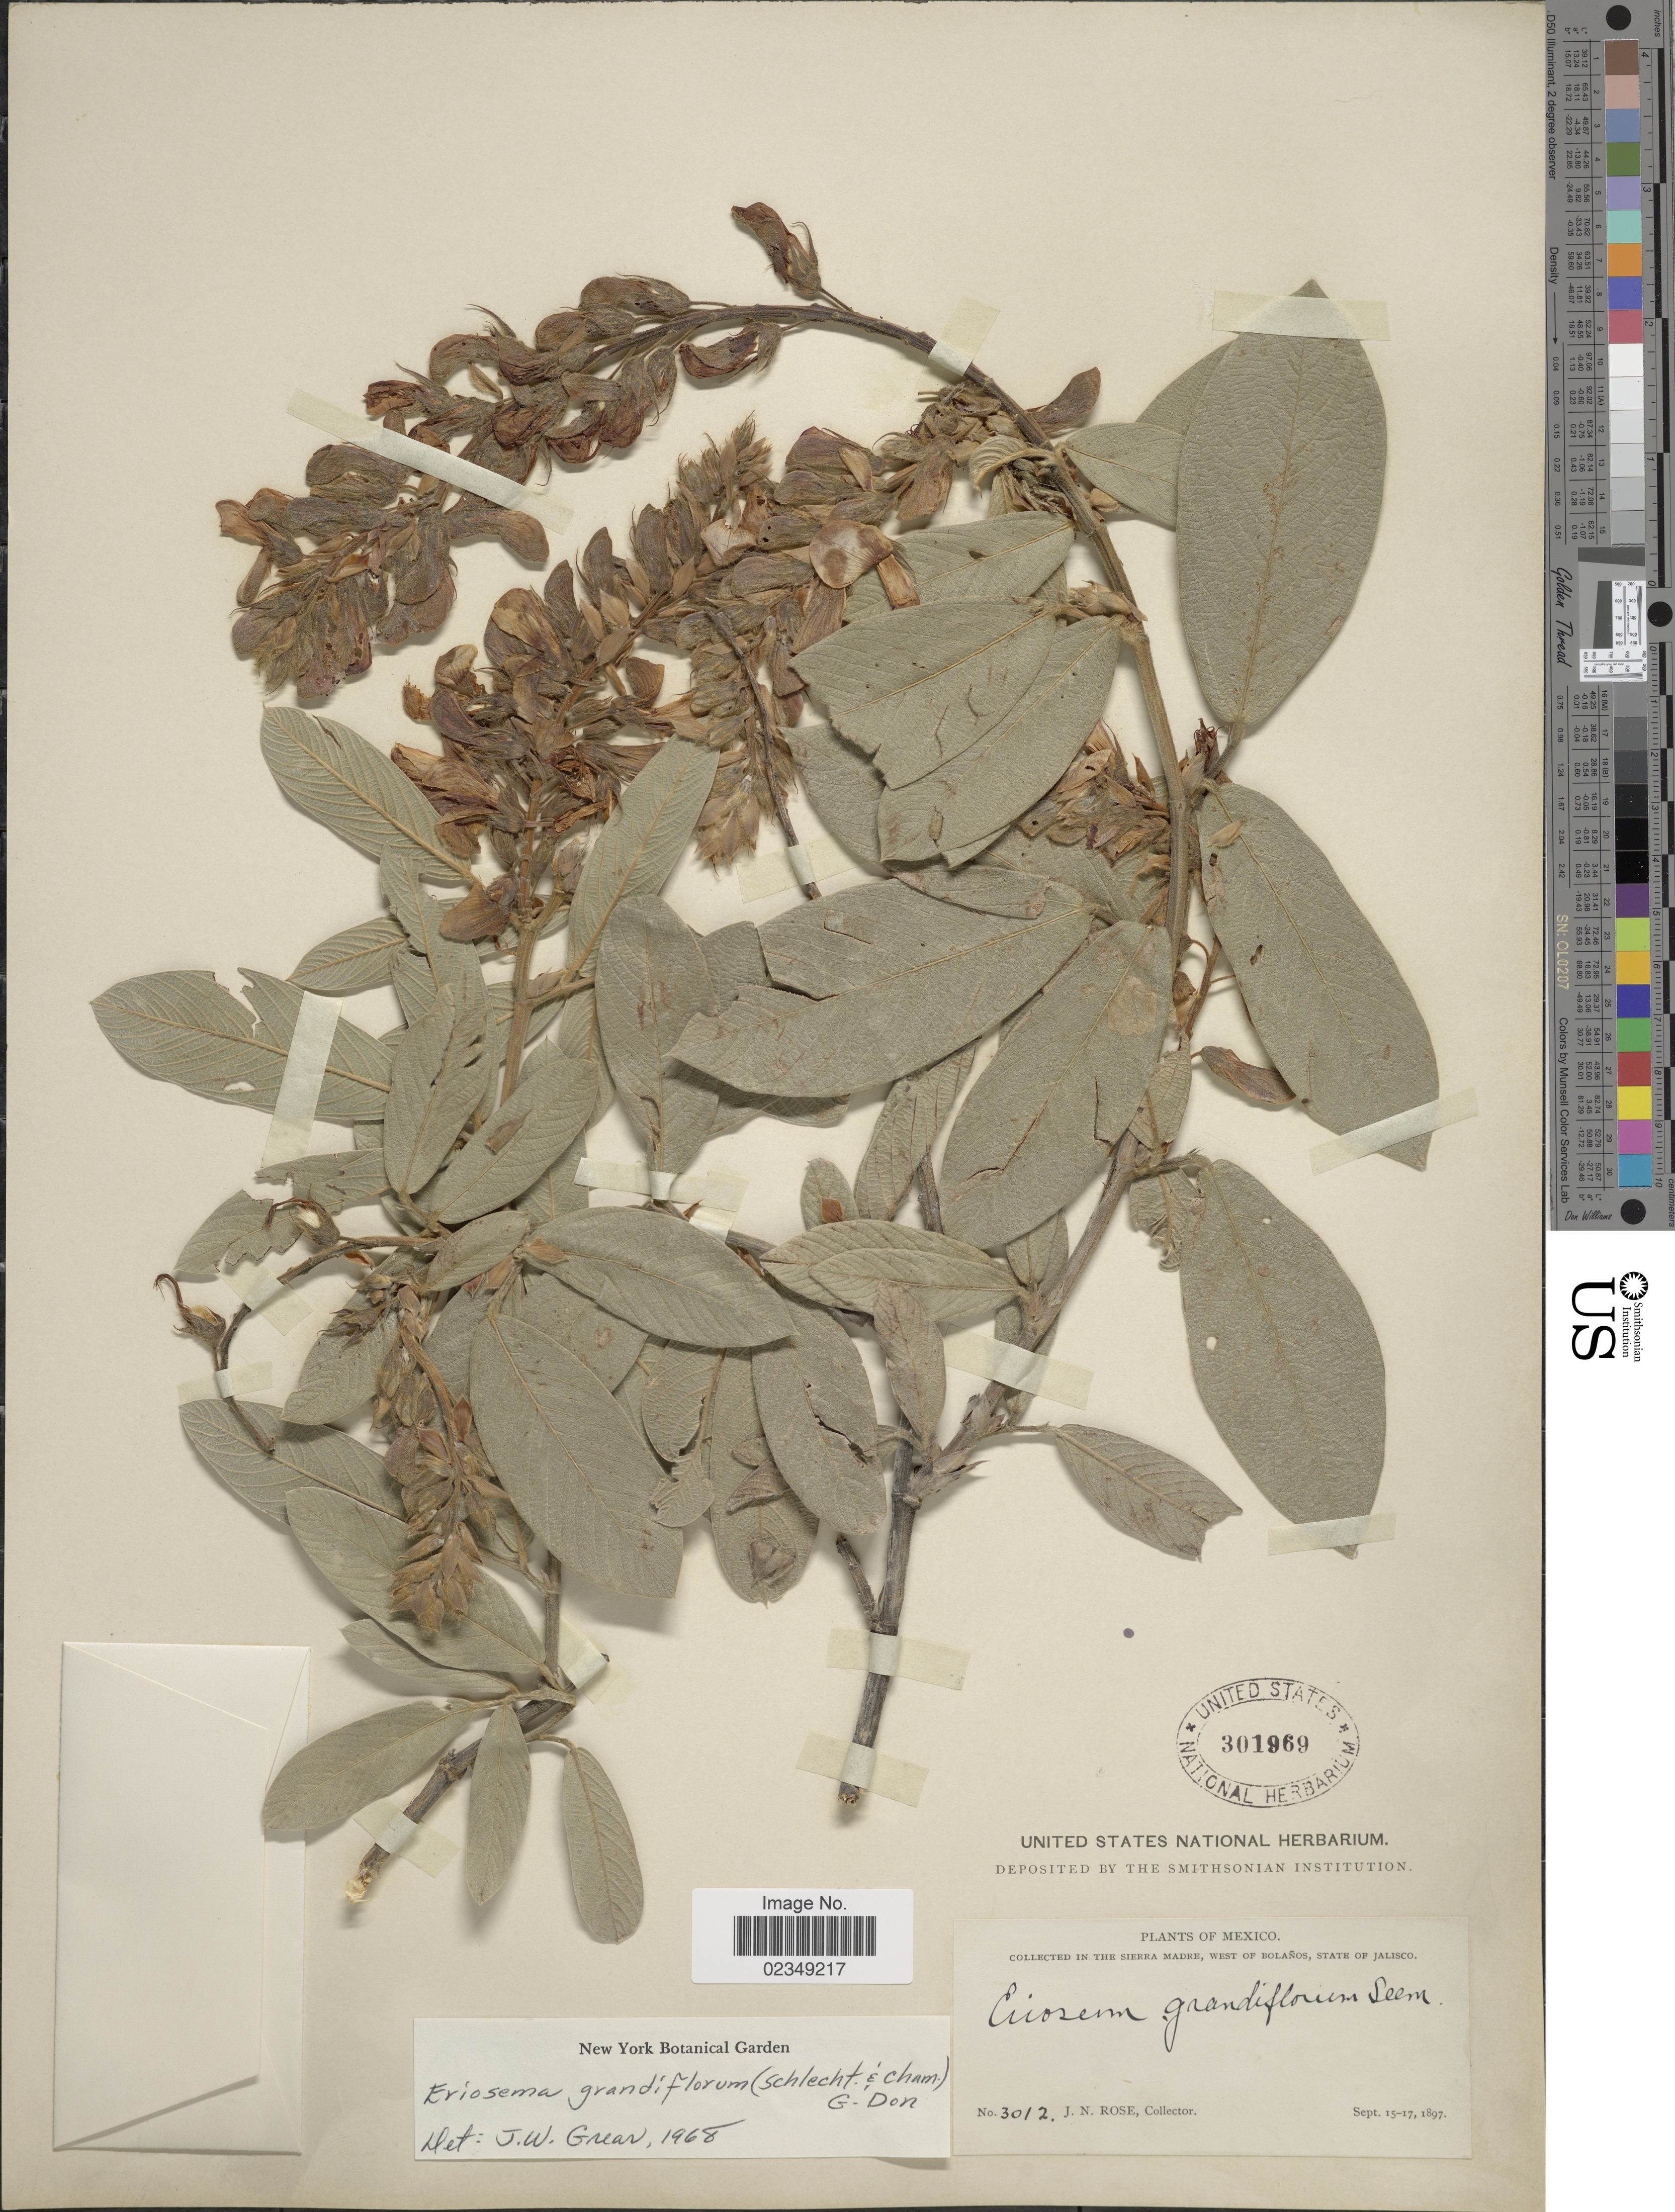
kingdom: Plantae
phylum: Tracheophyta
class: Magnoliopsida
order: Fabales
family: Fabaceae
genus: Eriosema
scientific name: Eriosema grandiflorum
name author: (Schltdl. & Cham.) G. Don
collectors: J. N. Rose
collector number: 3012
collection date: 1897-09-15/1897-09-17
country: Mexico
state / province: Jalisco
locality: Sierra Madre, west of Bolanos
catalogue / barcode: US 301969